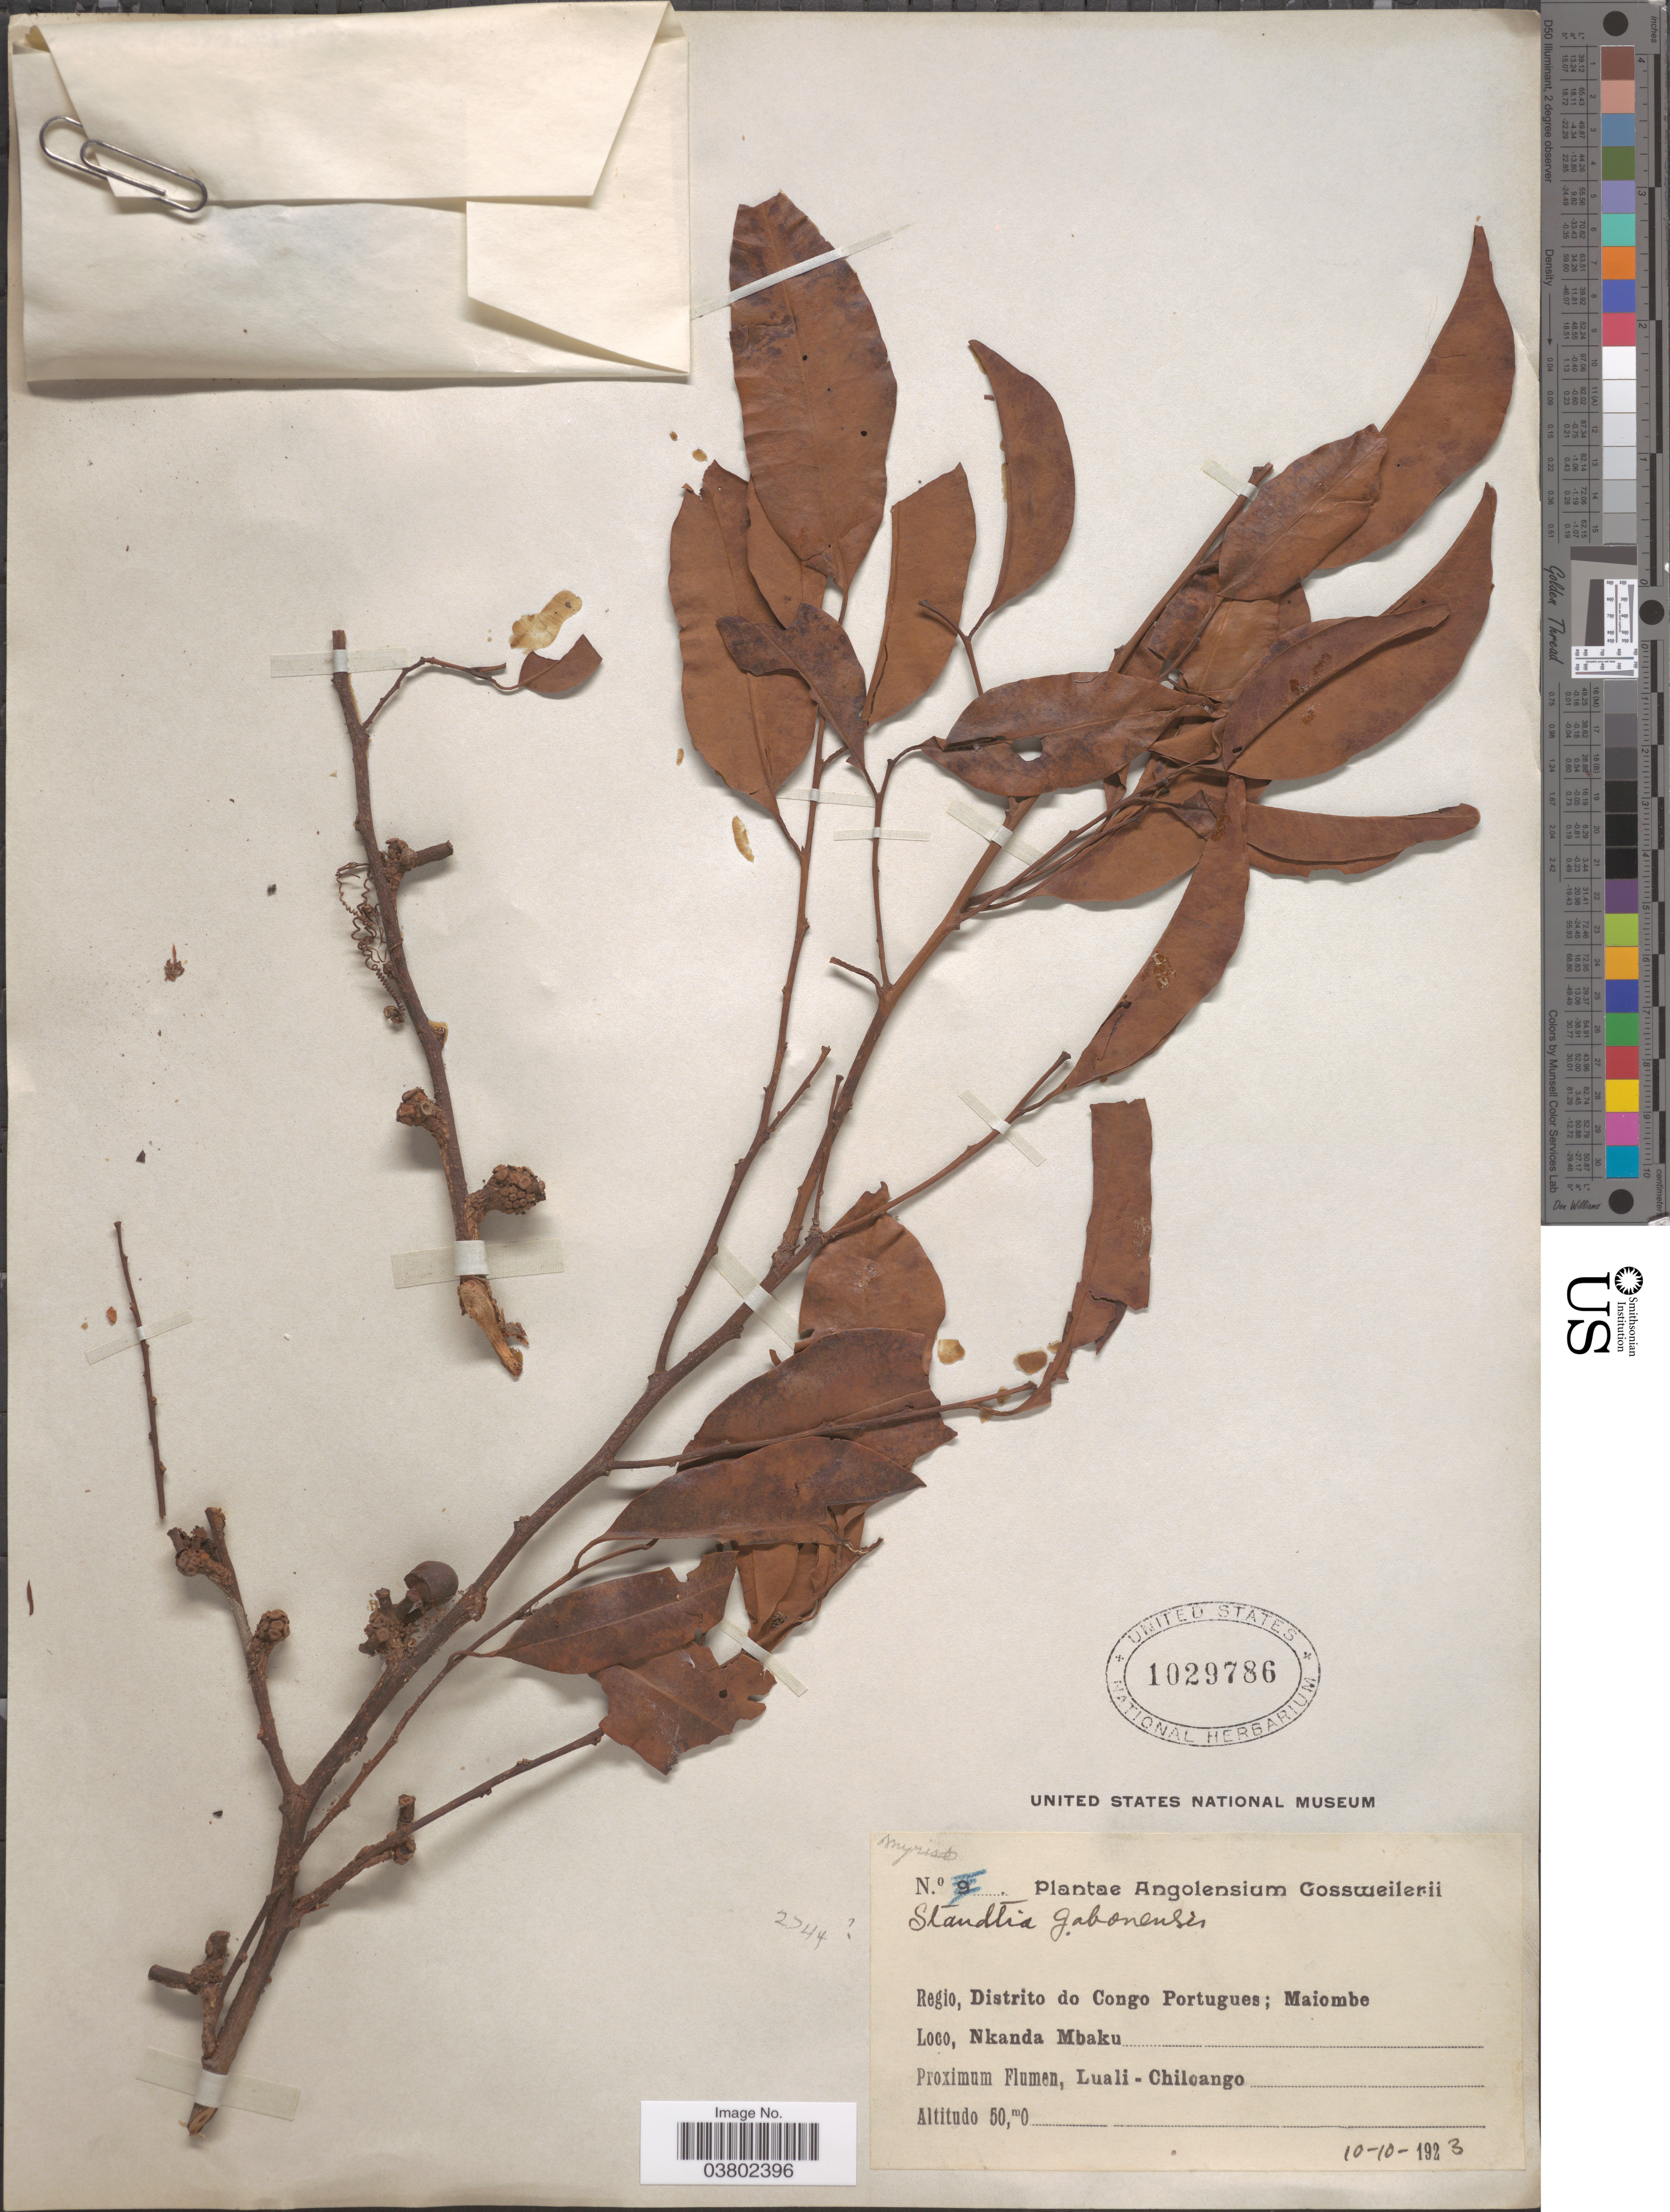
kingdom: Plantae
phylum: Tracheophyta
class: Magnoliopsida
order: Magnoliales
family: Myristicaceae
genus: Staudtia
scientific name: Staudtia gabonensis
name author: Warb.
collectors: -. Gossweiler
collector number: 9?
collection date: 1923-10-10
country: Angola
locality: Regio, Distrito do Congo Portugues; Maiombe. Nkanda Mbaku. Proximum Flumen, Luali- Chiloango.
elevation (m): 50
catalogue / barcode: US 1029786